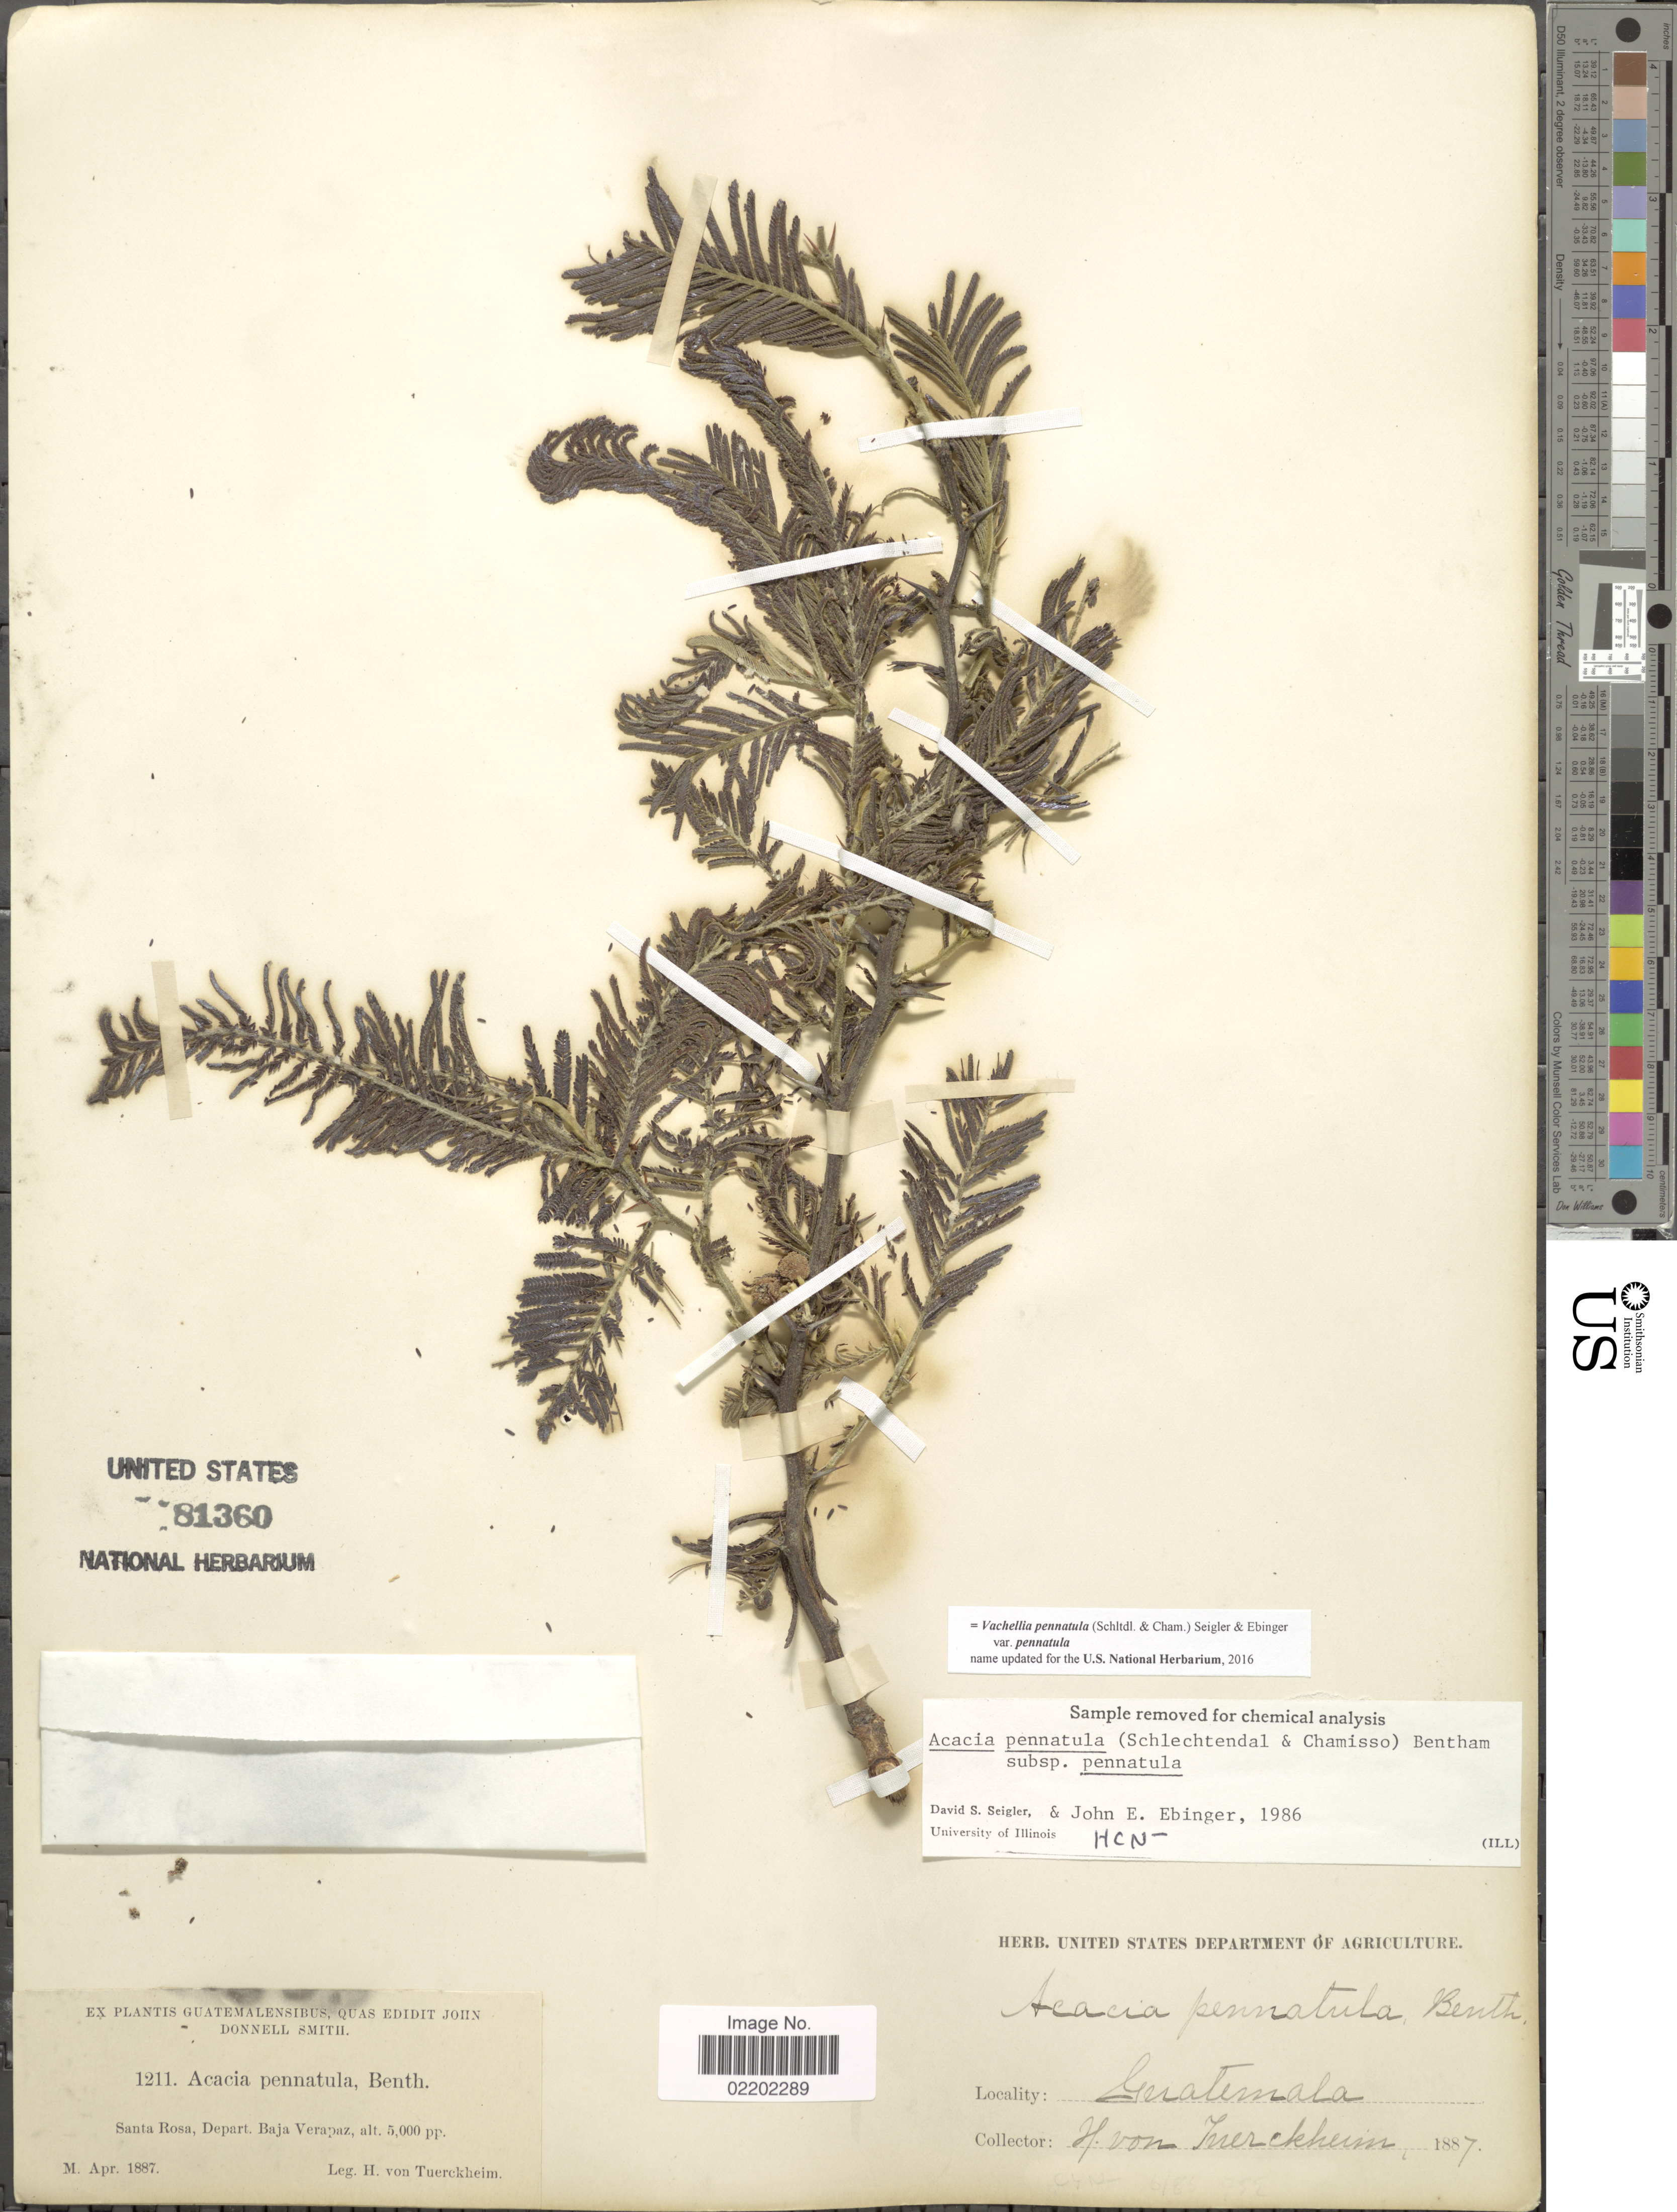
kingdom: Plantae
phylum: Tracheophyta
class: Magnoliopsida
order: Fabales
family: Fabaceae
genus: Vachellia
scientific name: Vachellia pennatula var. pennatula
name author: (Schltdl. & Cham.) Seigler & Ebinger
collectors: H. von Türckheim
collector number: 1211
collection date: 1887-04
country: Guatemala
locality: Santa Rosa, Depart. Baja Verapaz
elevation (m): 1524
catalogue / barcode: US 81360